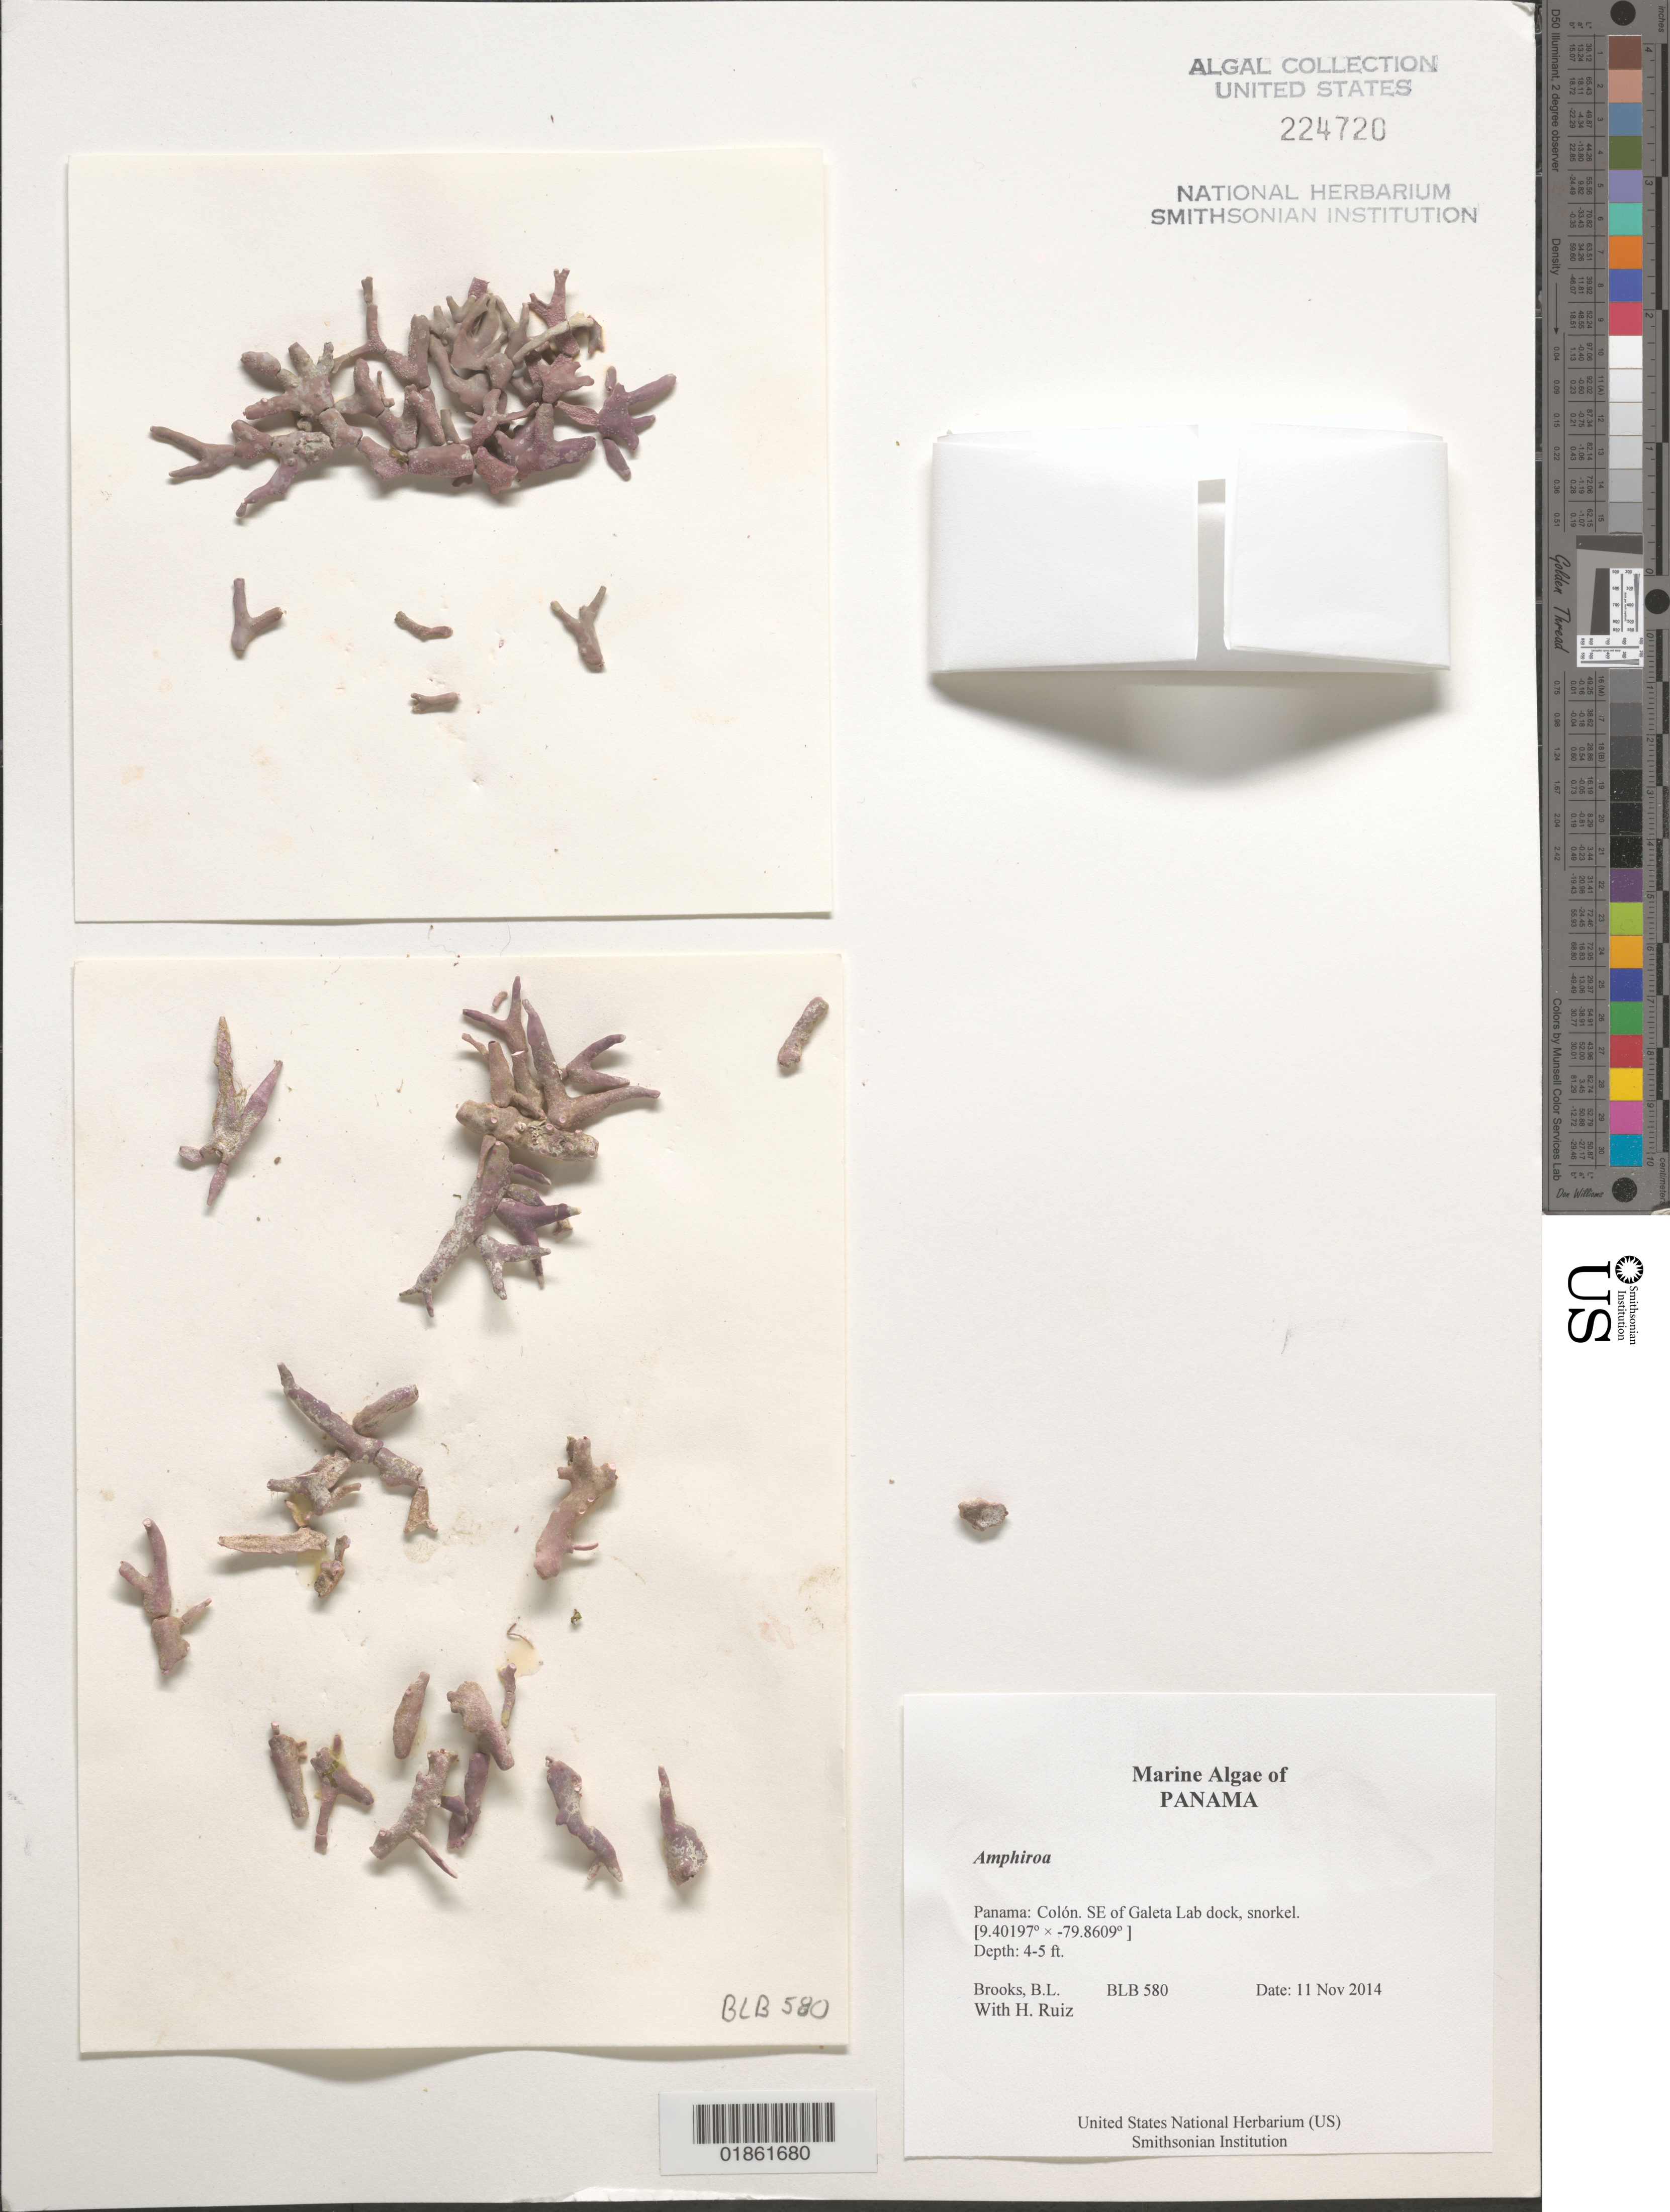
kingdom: Plantae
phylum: Rhodophyta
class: Florideophyceae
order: Corallinales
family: Lithophyllaceae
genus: Amphiroa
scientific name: Amphiroa sp.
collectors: B. Brooks & H. Ruiz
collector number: BLB580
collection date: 2014-11-11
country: Panama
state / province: Colón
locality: SE of Galeta Lab dock, snorkel.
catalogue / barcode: US 224720